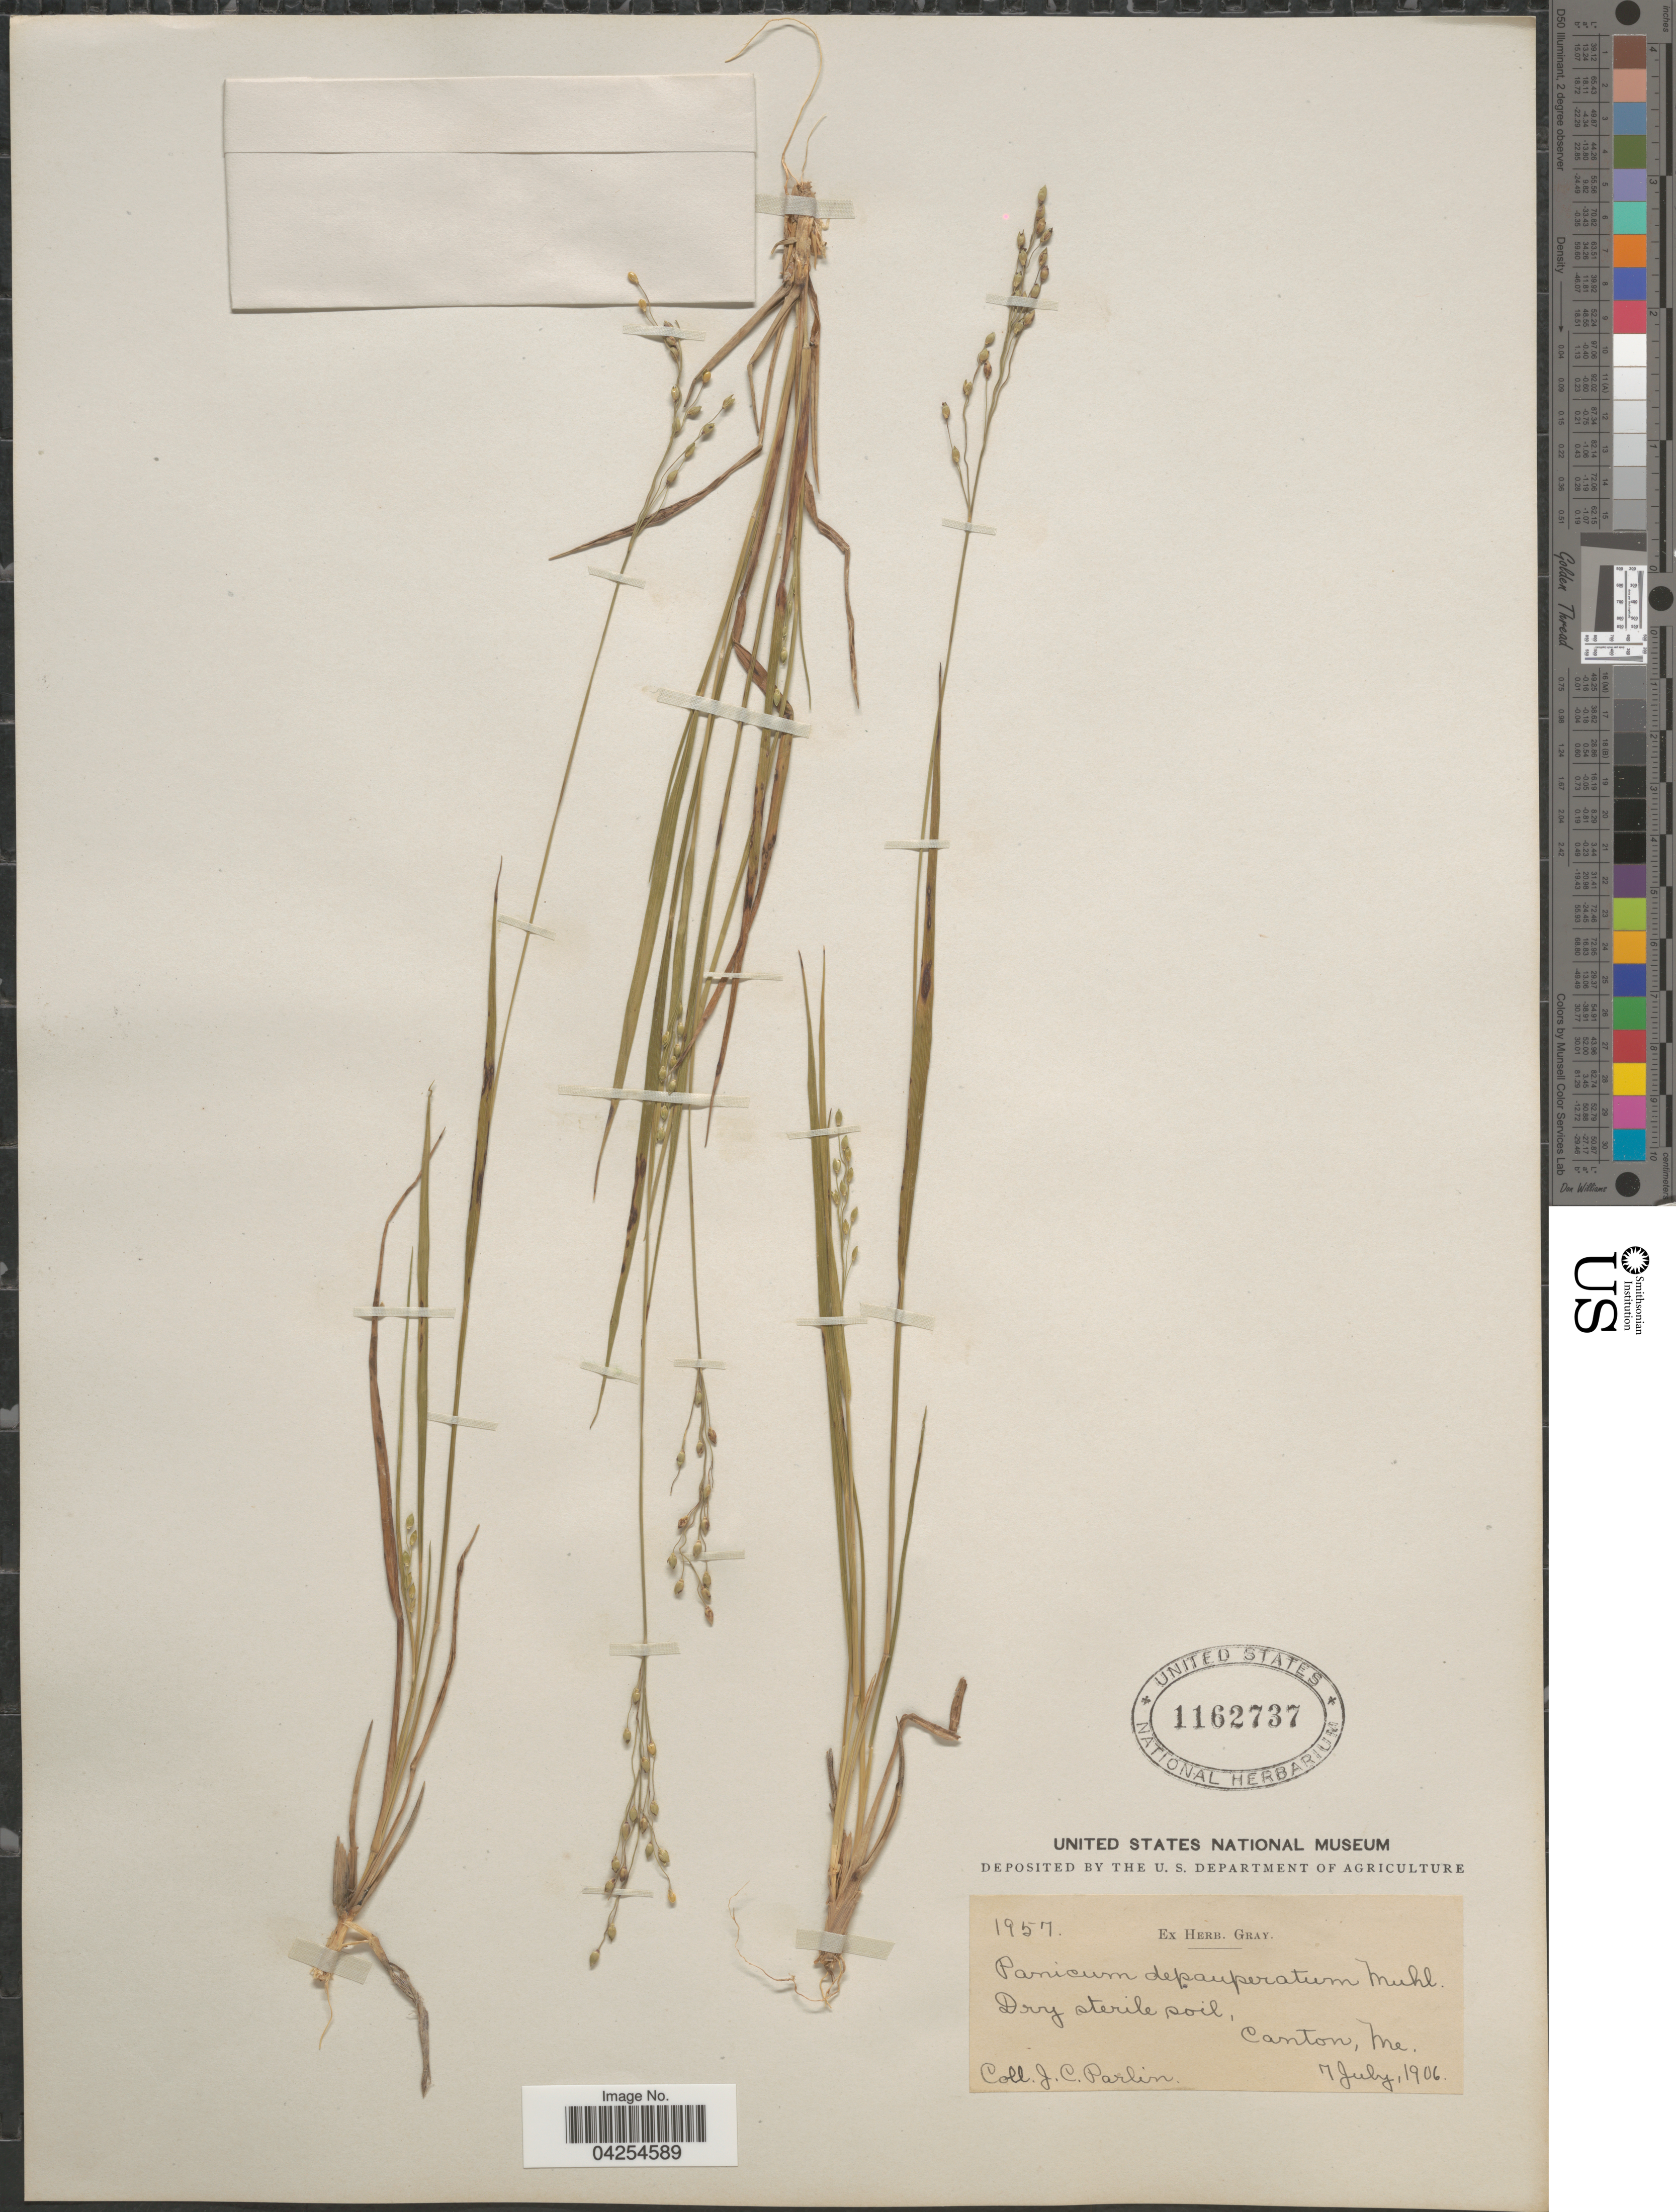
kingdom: Plantae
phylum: Tracheophyta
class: Liliopsida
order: Poales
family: Poaceae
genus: Dichanthelium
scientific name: Dichanthelium depauperatum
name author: (Muhl.) Gould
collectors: J. Parlin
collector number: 1957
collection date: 1906-07-07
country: United States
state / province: Maine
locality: Canton.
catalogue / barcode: US 1162737